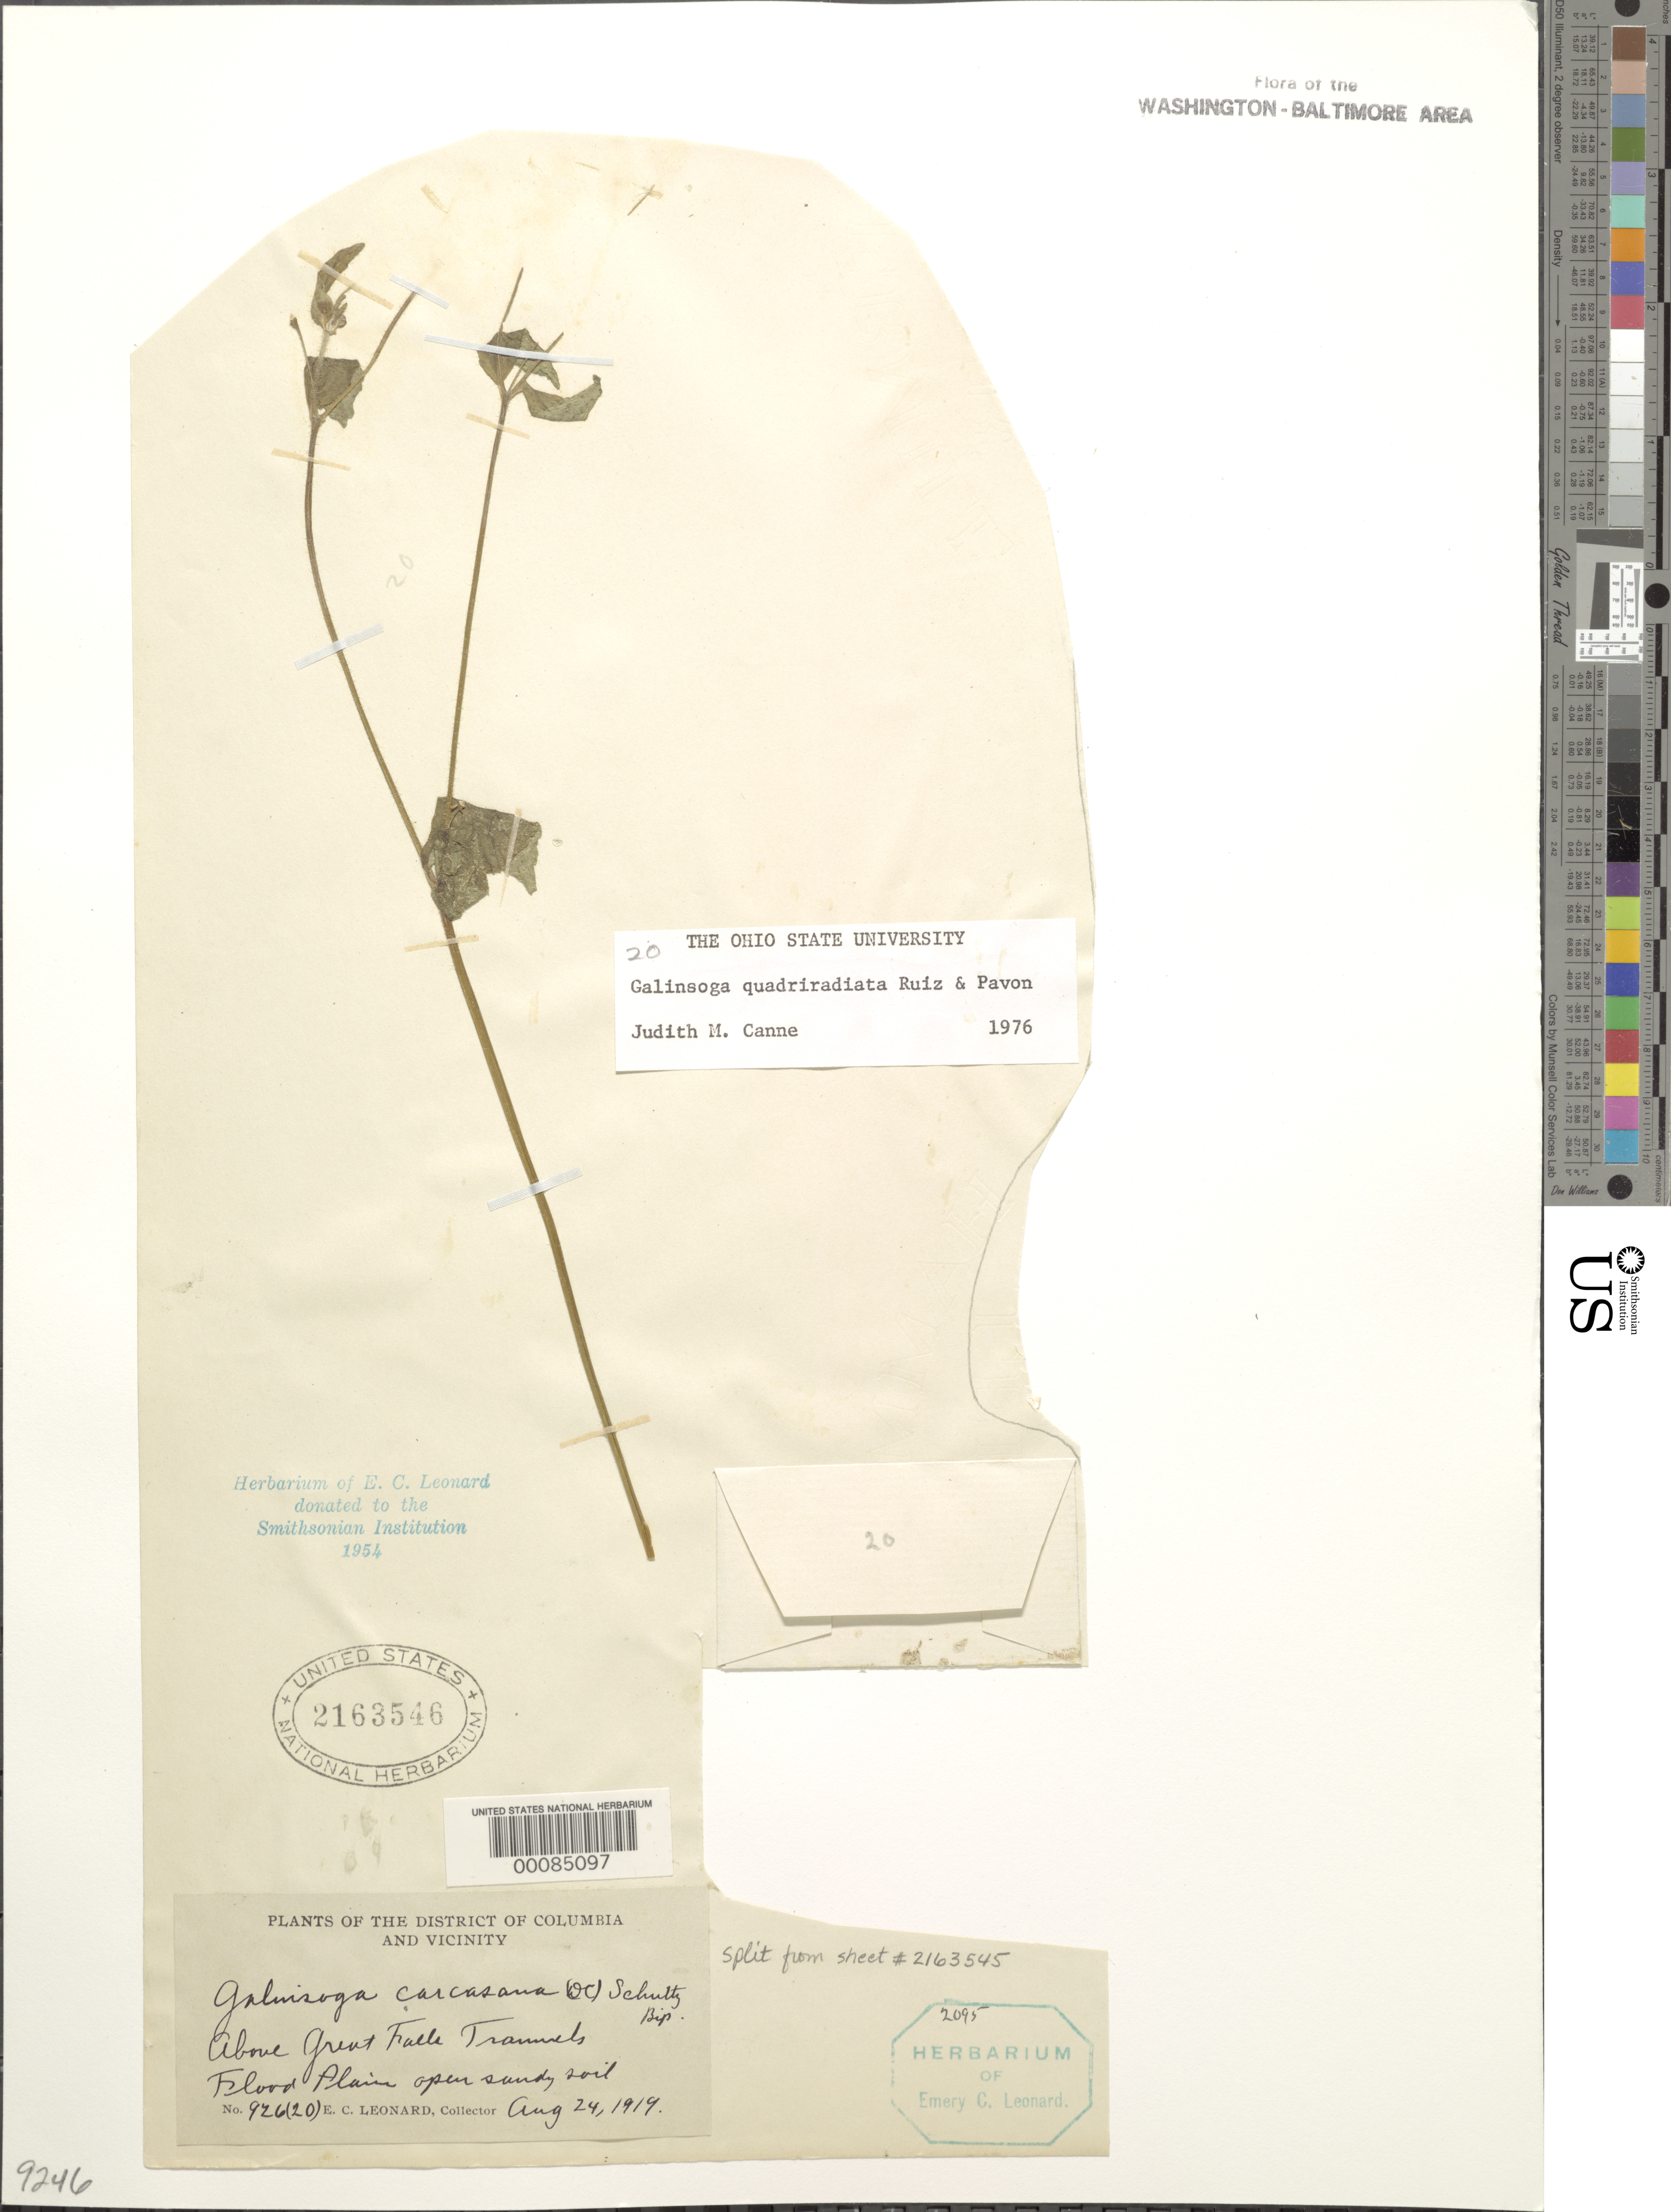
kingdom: Plantae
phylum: Tracheophyta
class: Magnoliopsida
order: Asterales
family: Asteraceae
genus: Galinsoga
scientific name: Galinsoga quadriradiata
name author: Ruiz & Pav.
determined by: Canne-Hilliker, J. M.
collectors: E. C. Leonard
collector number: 926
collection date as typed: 24 Aug 1919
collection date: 1919-08-24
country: United States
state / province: Virginia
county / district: Fairfax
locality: Above Great Falls trammels C. & O. Canal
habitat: Flood plain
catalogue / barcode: US 2163546